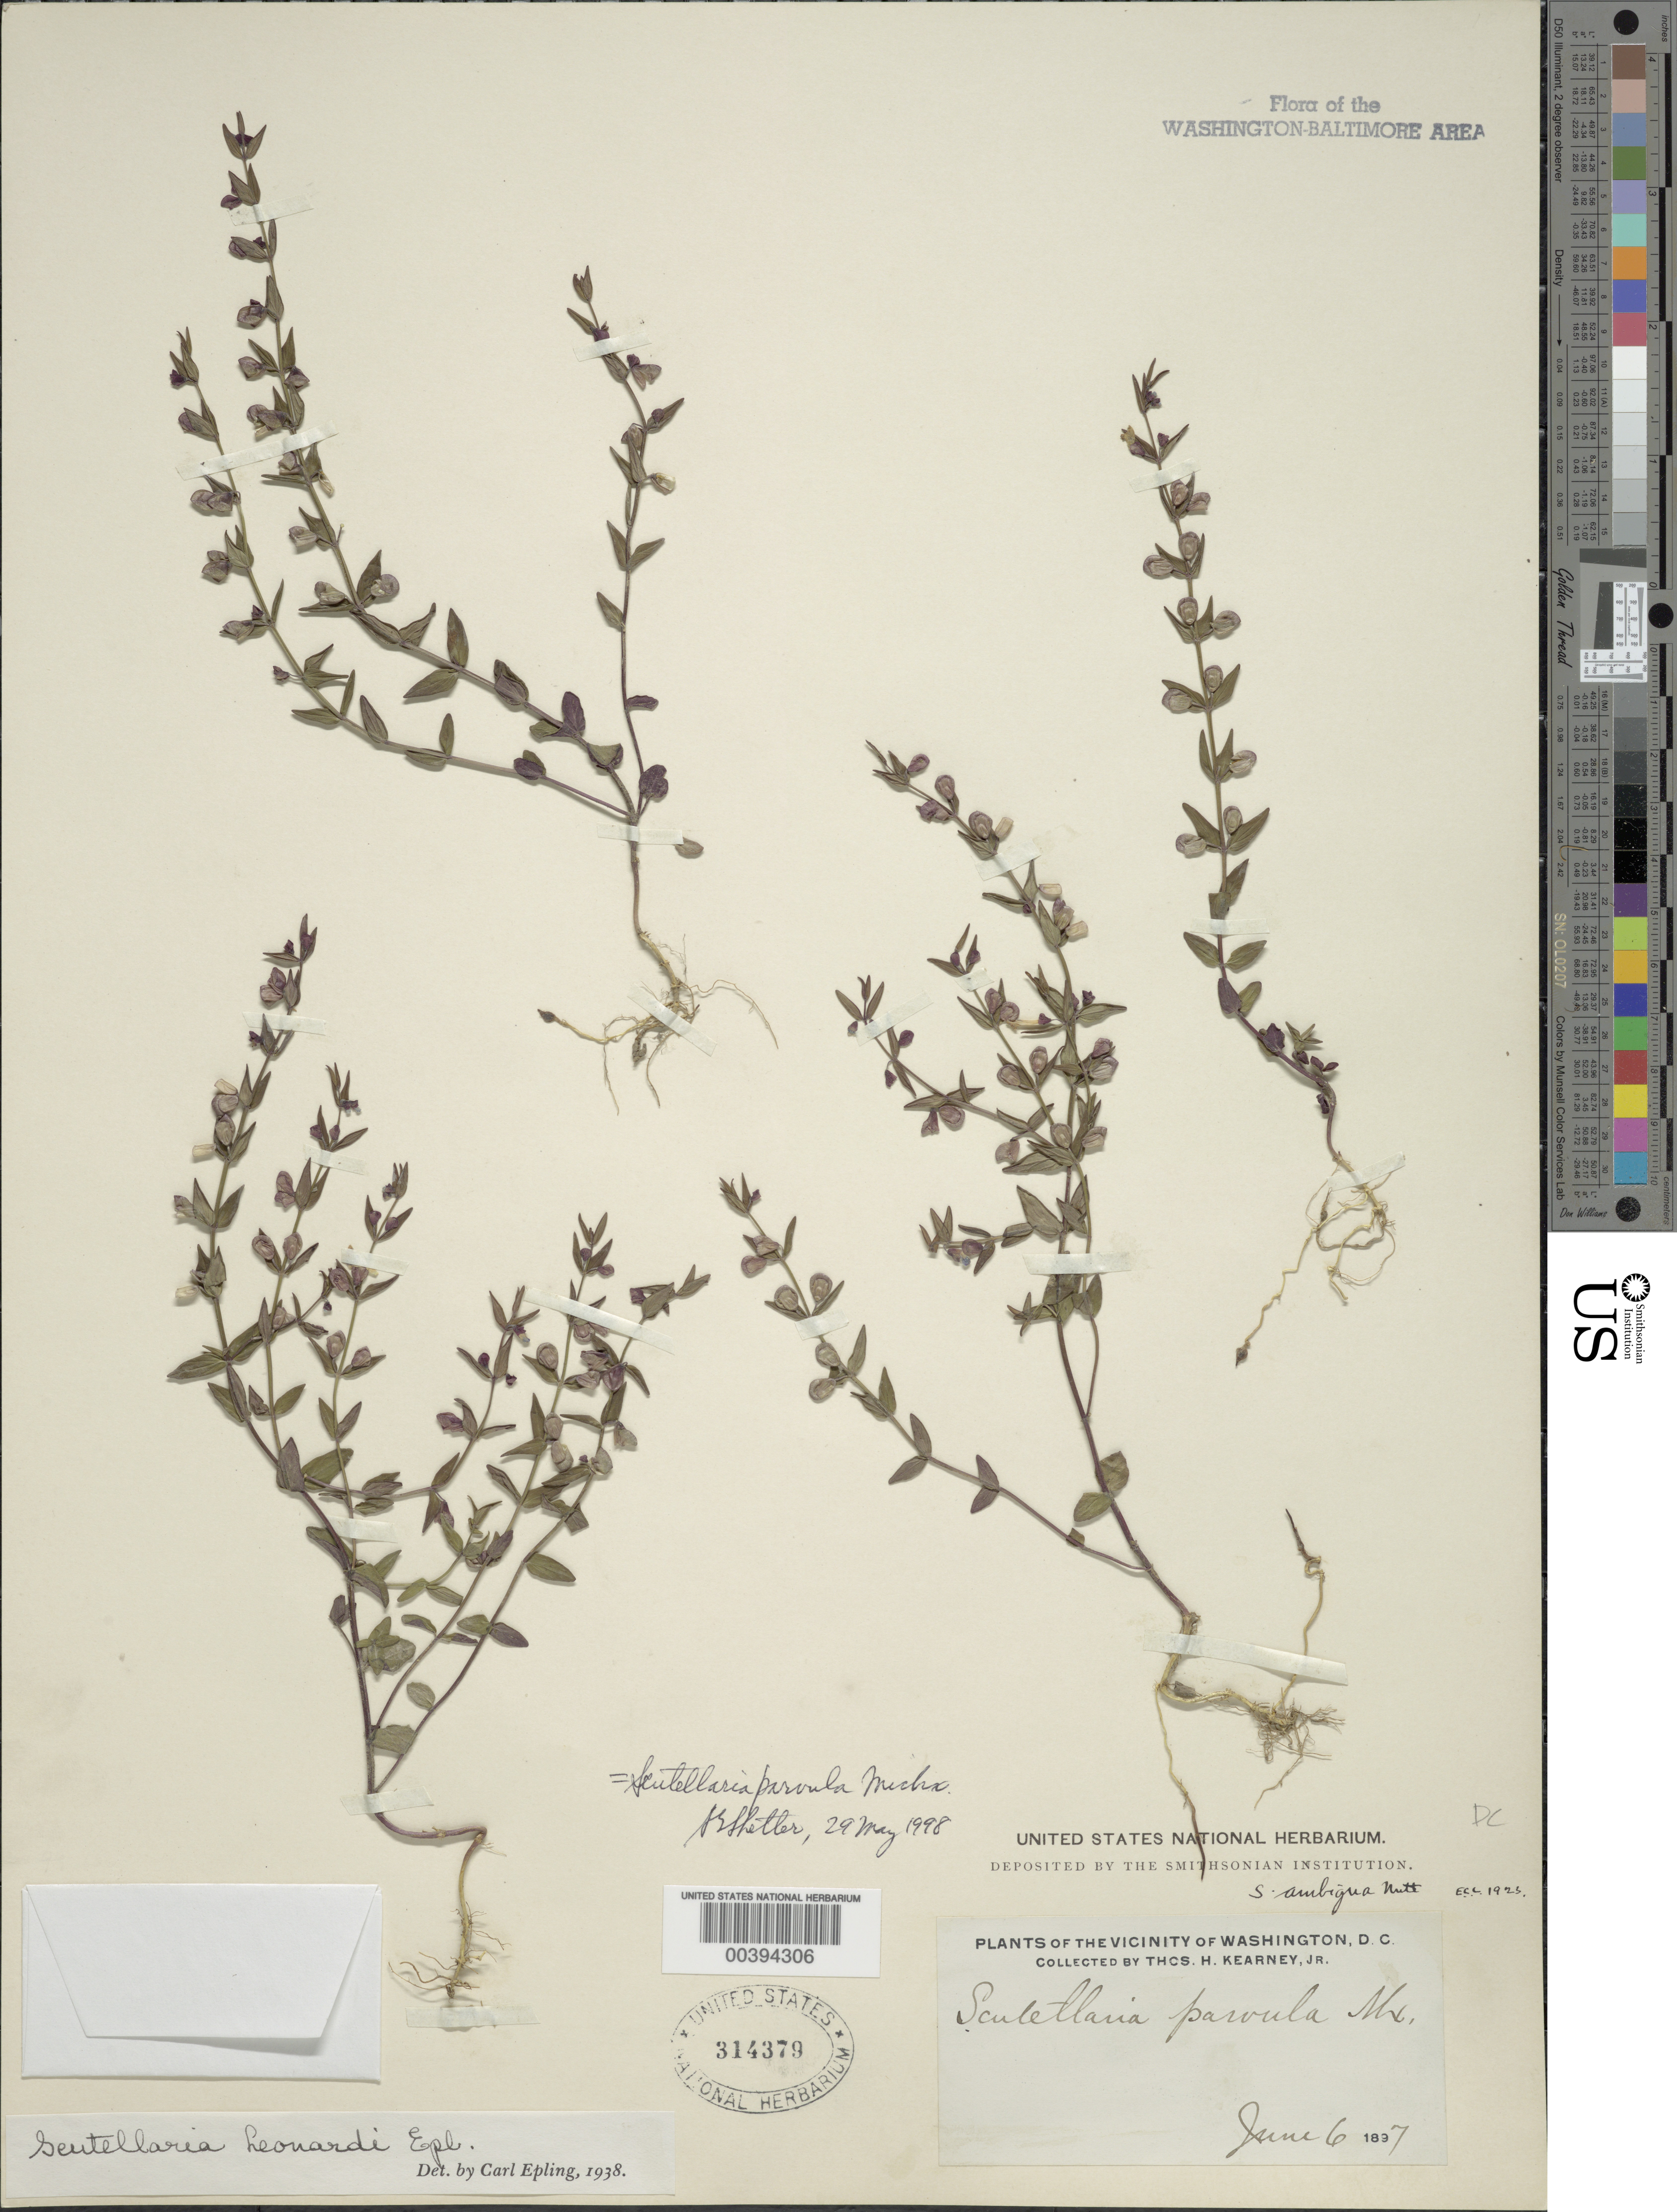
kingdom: Plantae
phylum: Tracheophyta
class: Magnoliopsida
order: Lamiales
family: Lamiaceae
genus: Scutellaria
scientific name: Scutellaria parvula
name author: Michx.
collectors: T. H. Kearney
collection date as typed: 06 Jun 1897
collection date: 1897-06-06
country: United States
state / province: District of Columbia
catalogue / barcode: US 314379